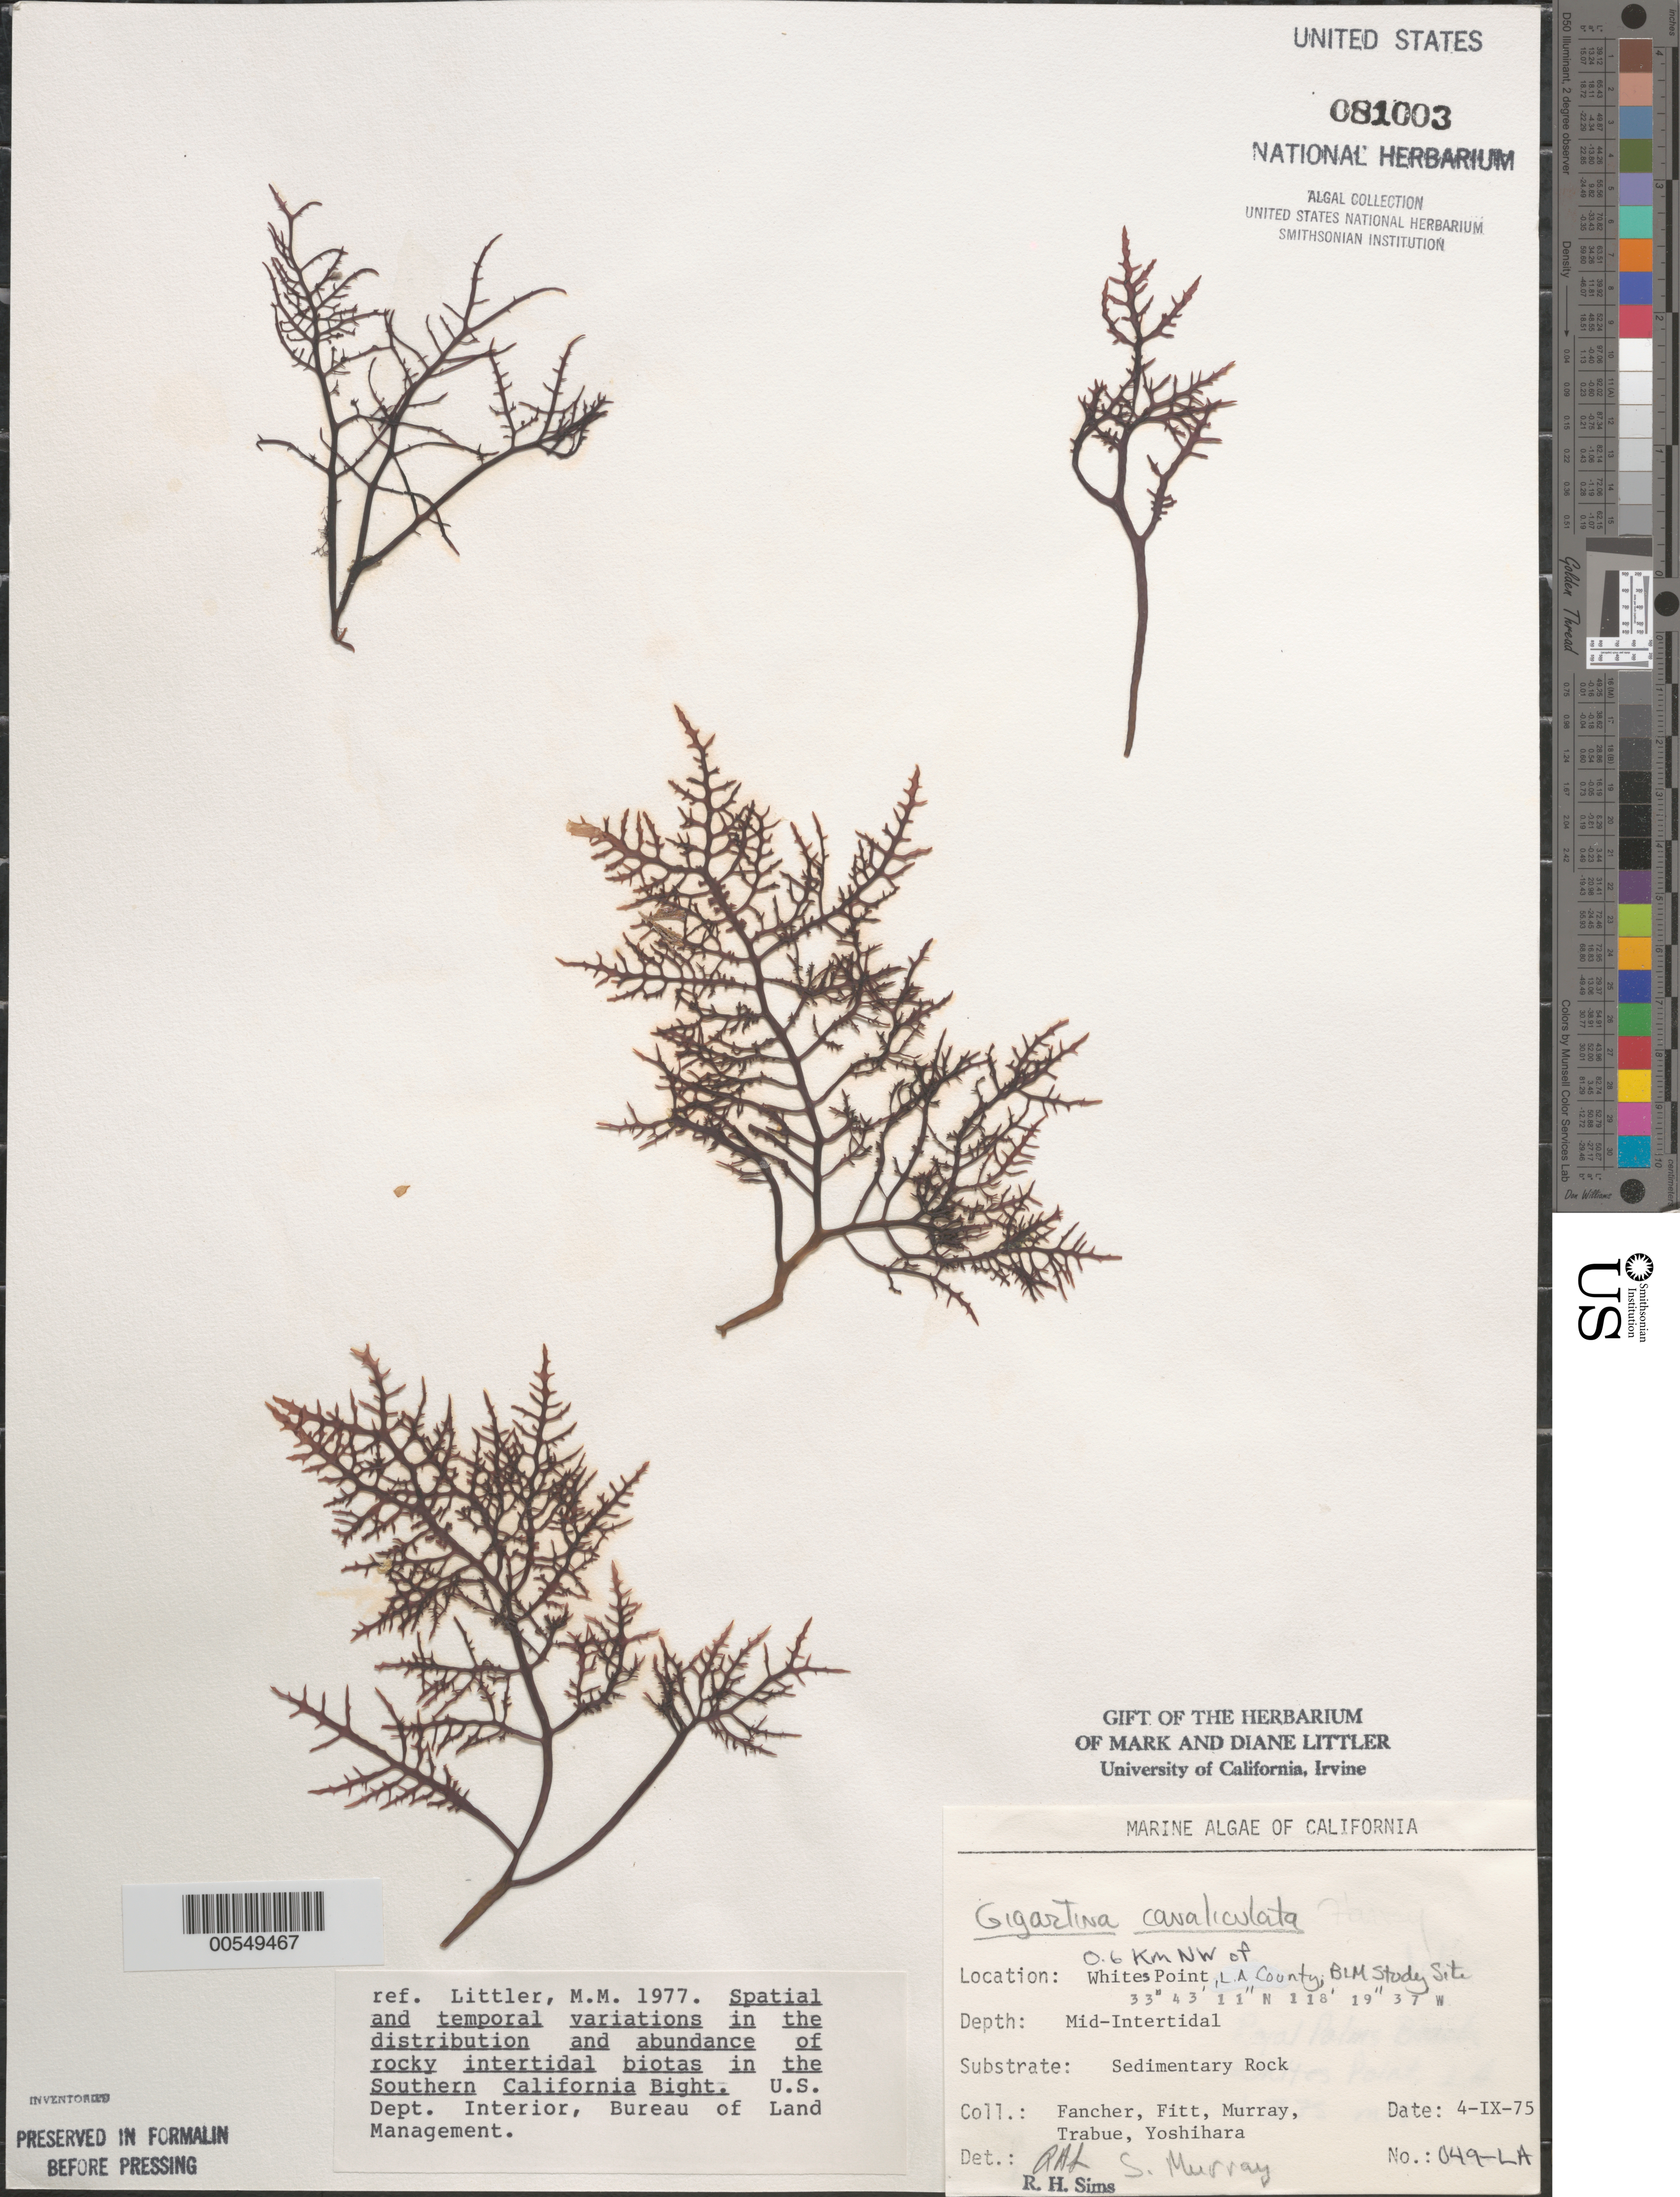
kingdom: Plantae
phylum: Rhodophyta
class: Florideophyceae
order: Gigartinales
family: Gigartinaceae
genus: Chondracanthus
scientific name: Chondracanthus canaliculatus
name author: (Harv.) Guiry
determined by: Algae name updating Project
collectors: J. Fancher, W. Fitt, S. N. Murray, P. J. Trabue & K. Yoshihara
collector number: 049-LA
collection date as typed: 04 Sep 1975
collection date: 1975-09-04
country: United States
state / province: California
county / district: Los Angeles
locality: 0.6 km northwest of Whites Point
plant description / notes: BLM-SOCALBIGHT Rocky Intertidal Survey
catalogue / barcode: US 81003